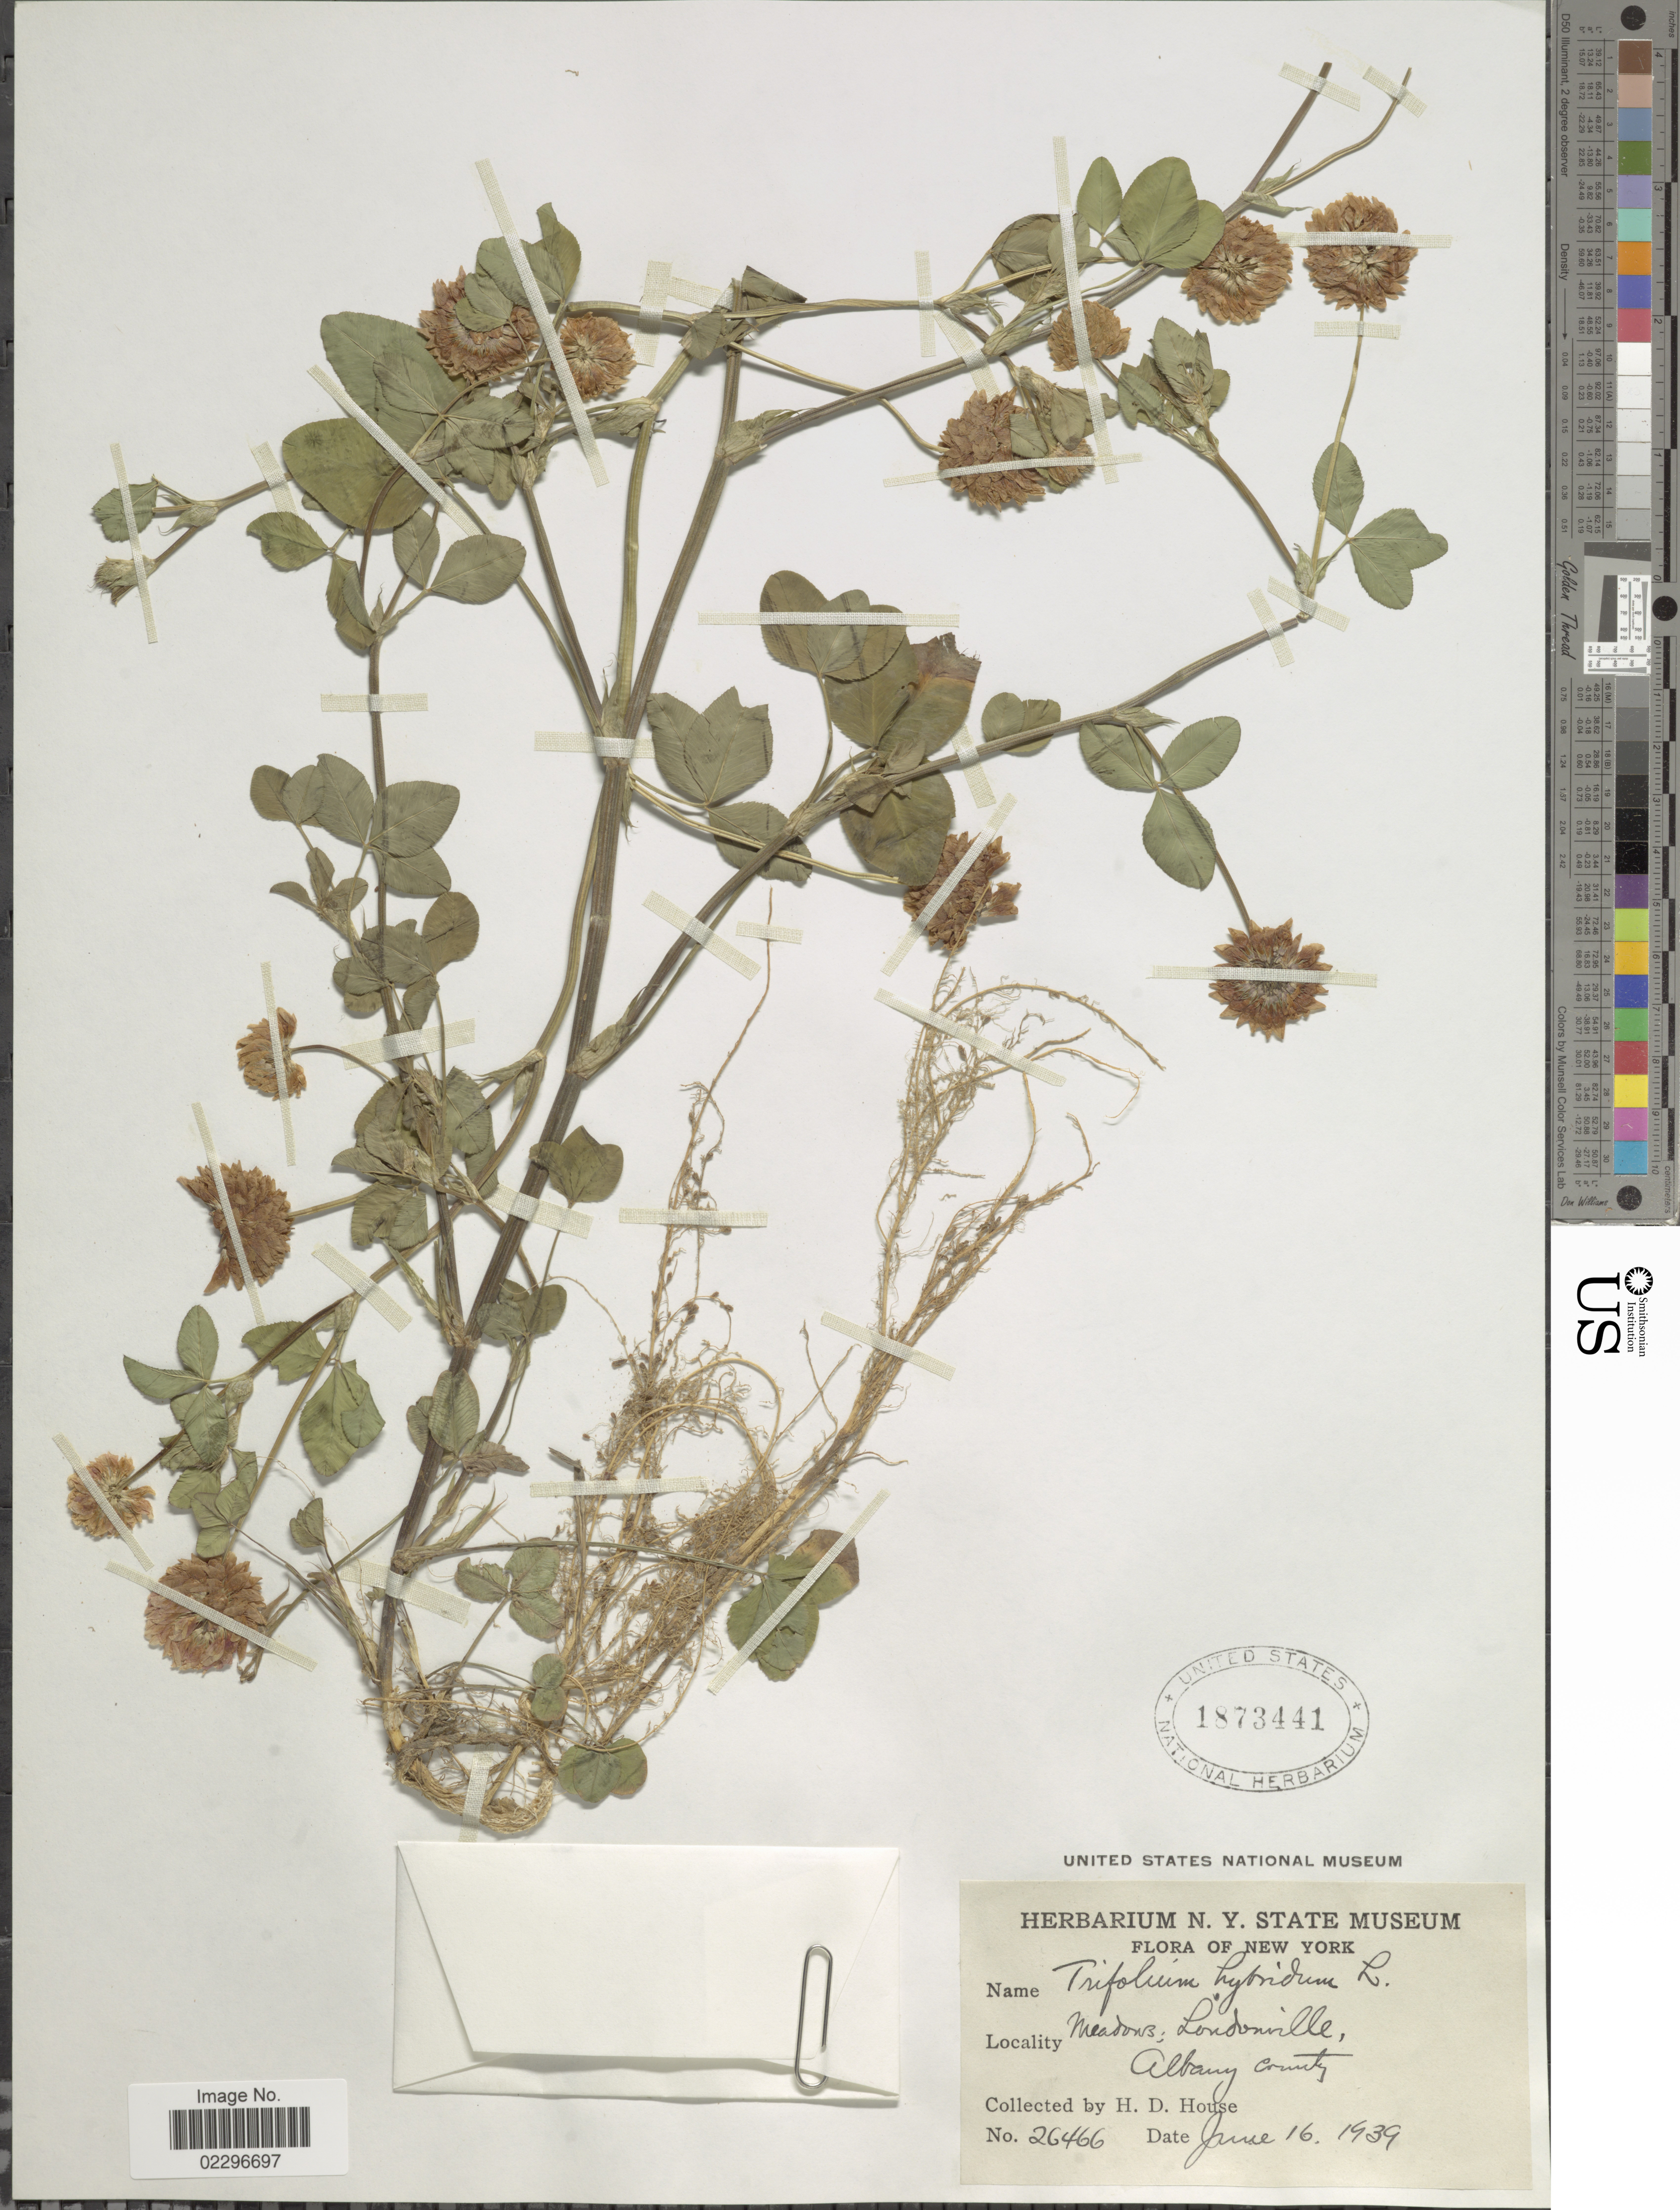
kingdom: Plantae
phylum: Tracheophyta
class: Magnoliopsida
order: Fabales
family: Fabaceae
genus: Trifolium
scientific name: Trifolium hybridum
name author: L.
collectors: H. D. House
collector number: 26466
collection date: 1939-06-16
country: United States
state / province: New York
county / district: Albany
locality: Meadows, Londonville, Albany County.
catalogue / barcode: US 1873441